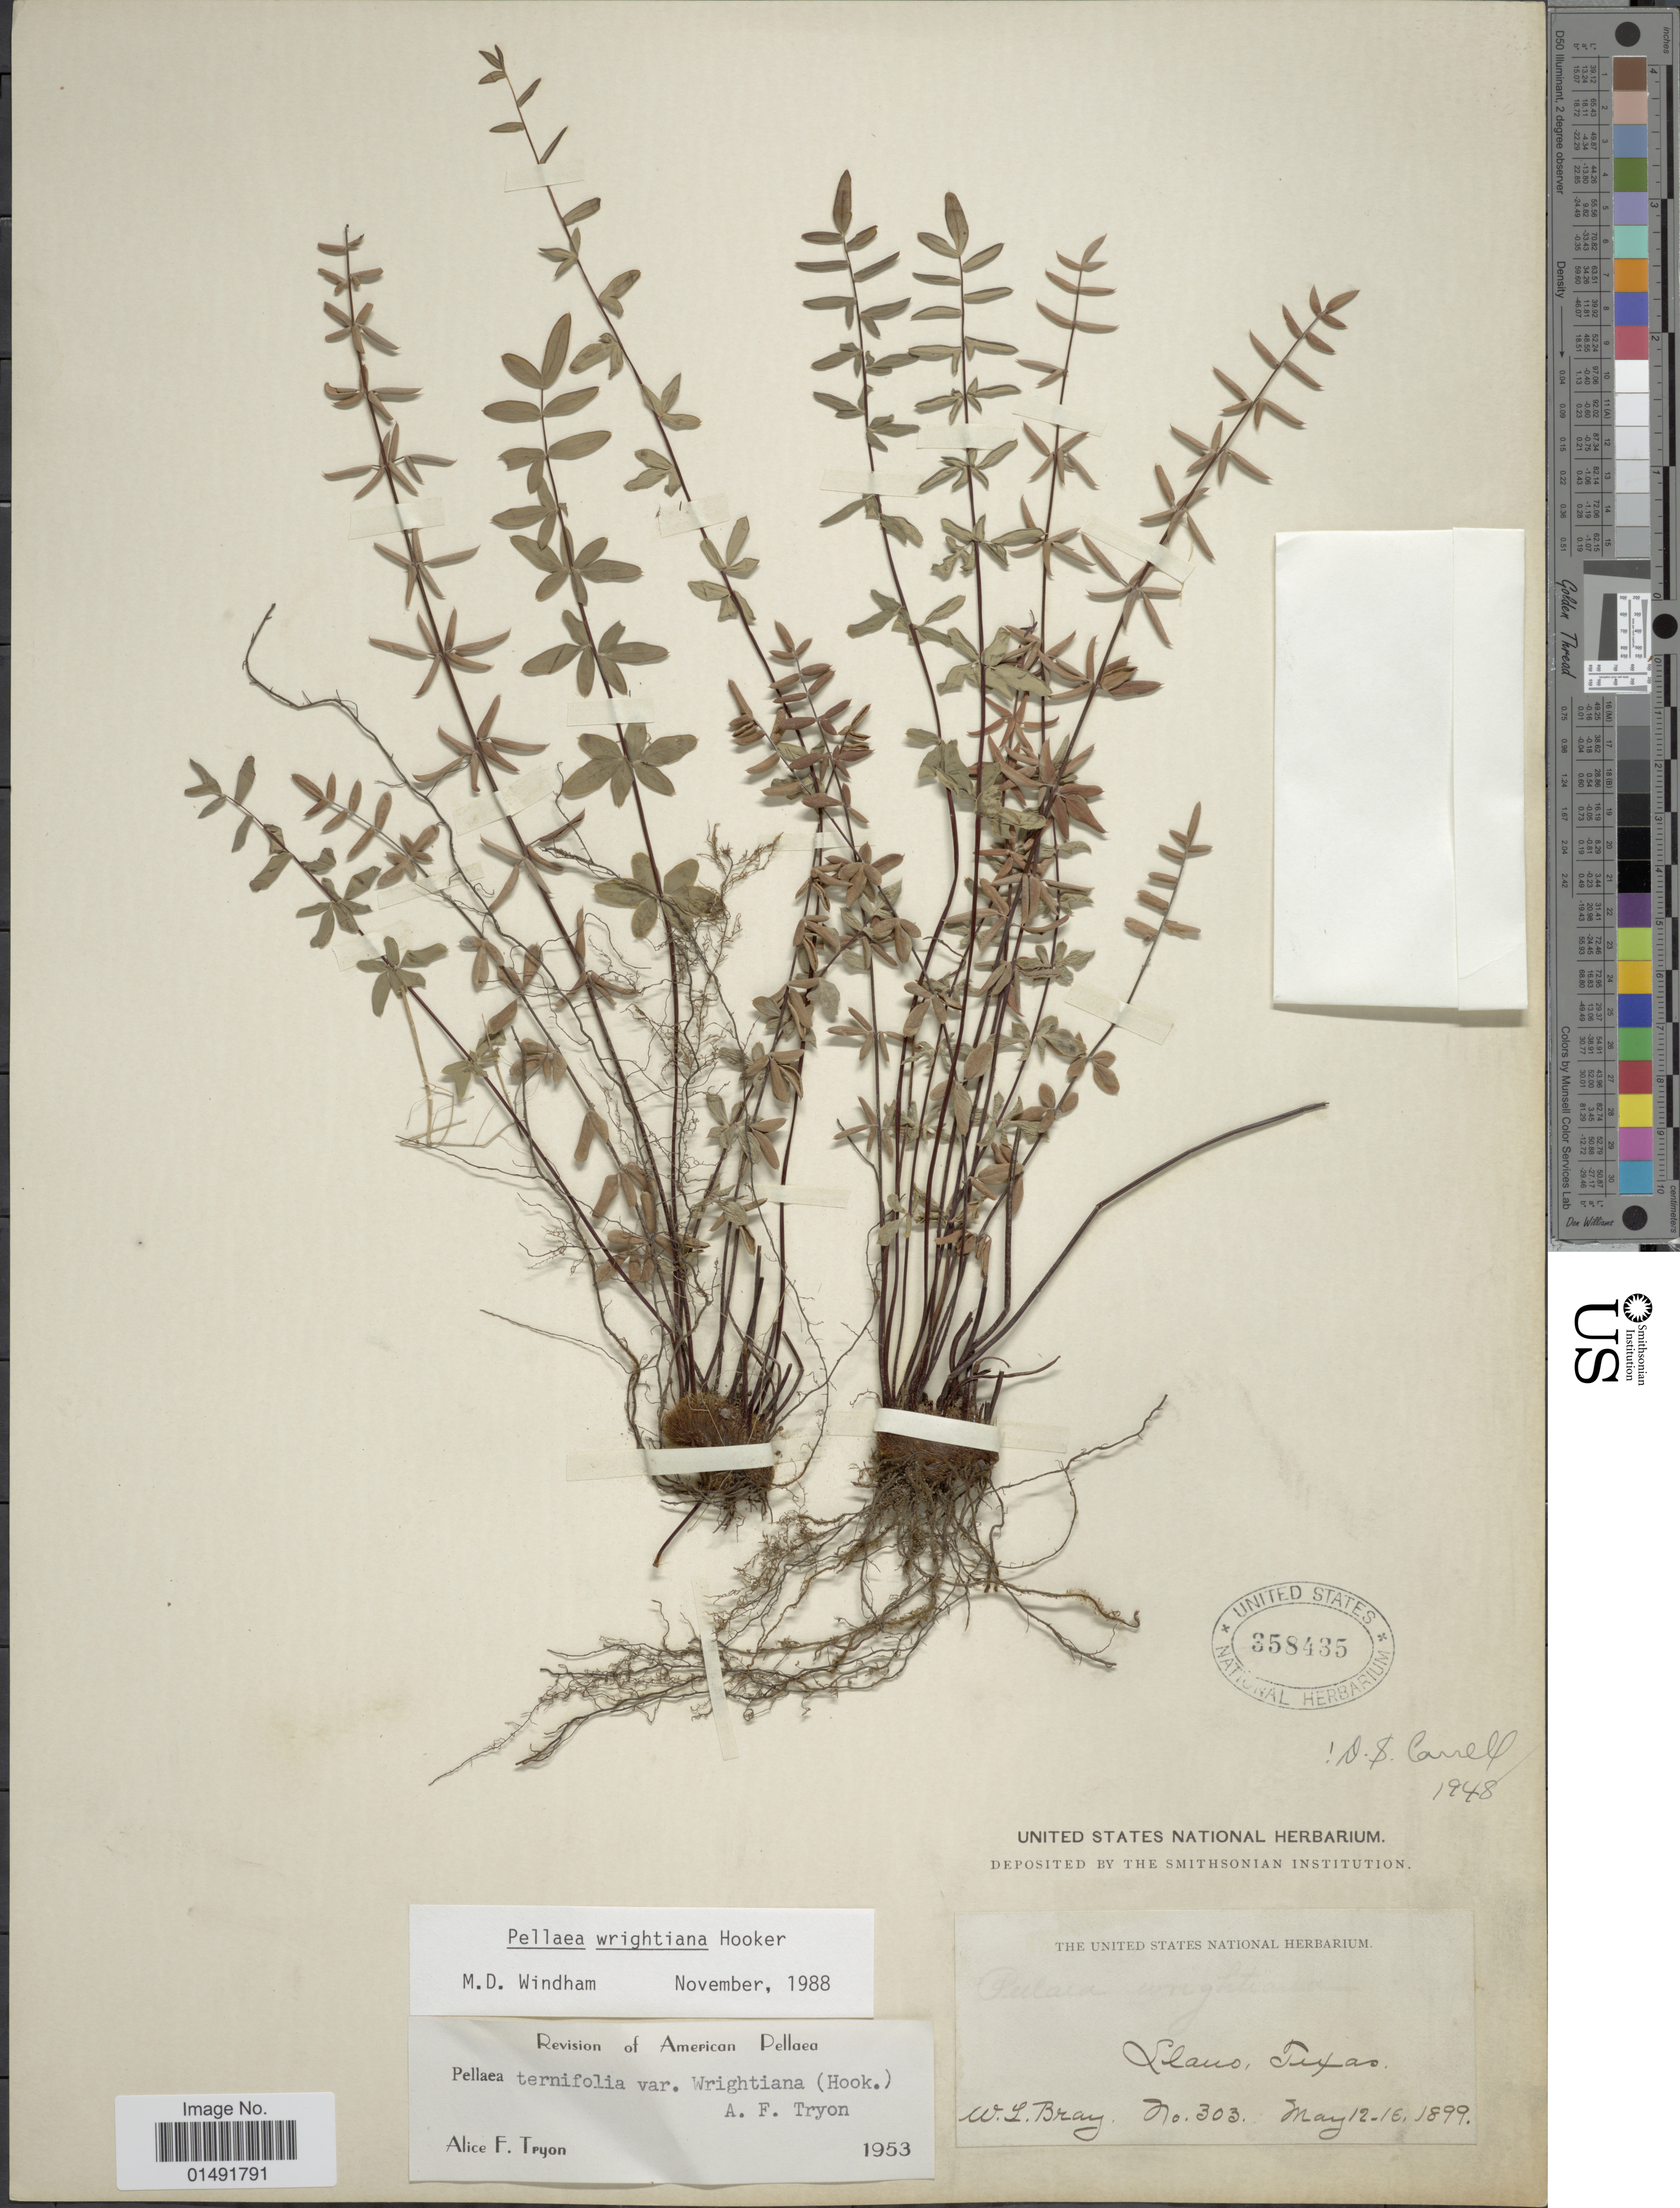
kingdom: Plantae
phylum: Tracheophyta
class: Polypodiopsida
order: Polypodiales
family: Pteridaceae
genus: Pellaea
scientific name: Pellaea wrightiana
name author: Hook.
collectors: W. L. Bray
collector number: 303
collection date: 1899-05-12/1899-05-16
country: United States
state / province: Texas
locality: Llano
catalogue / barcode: US 358435